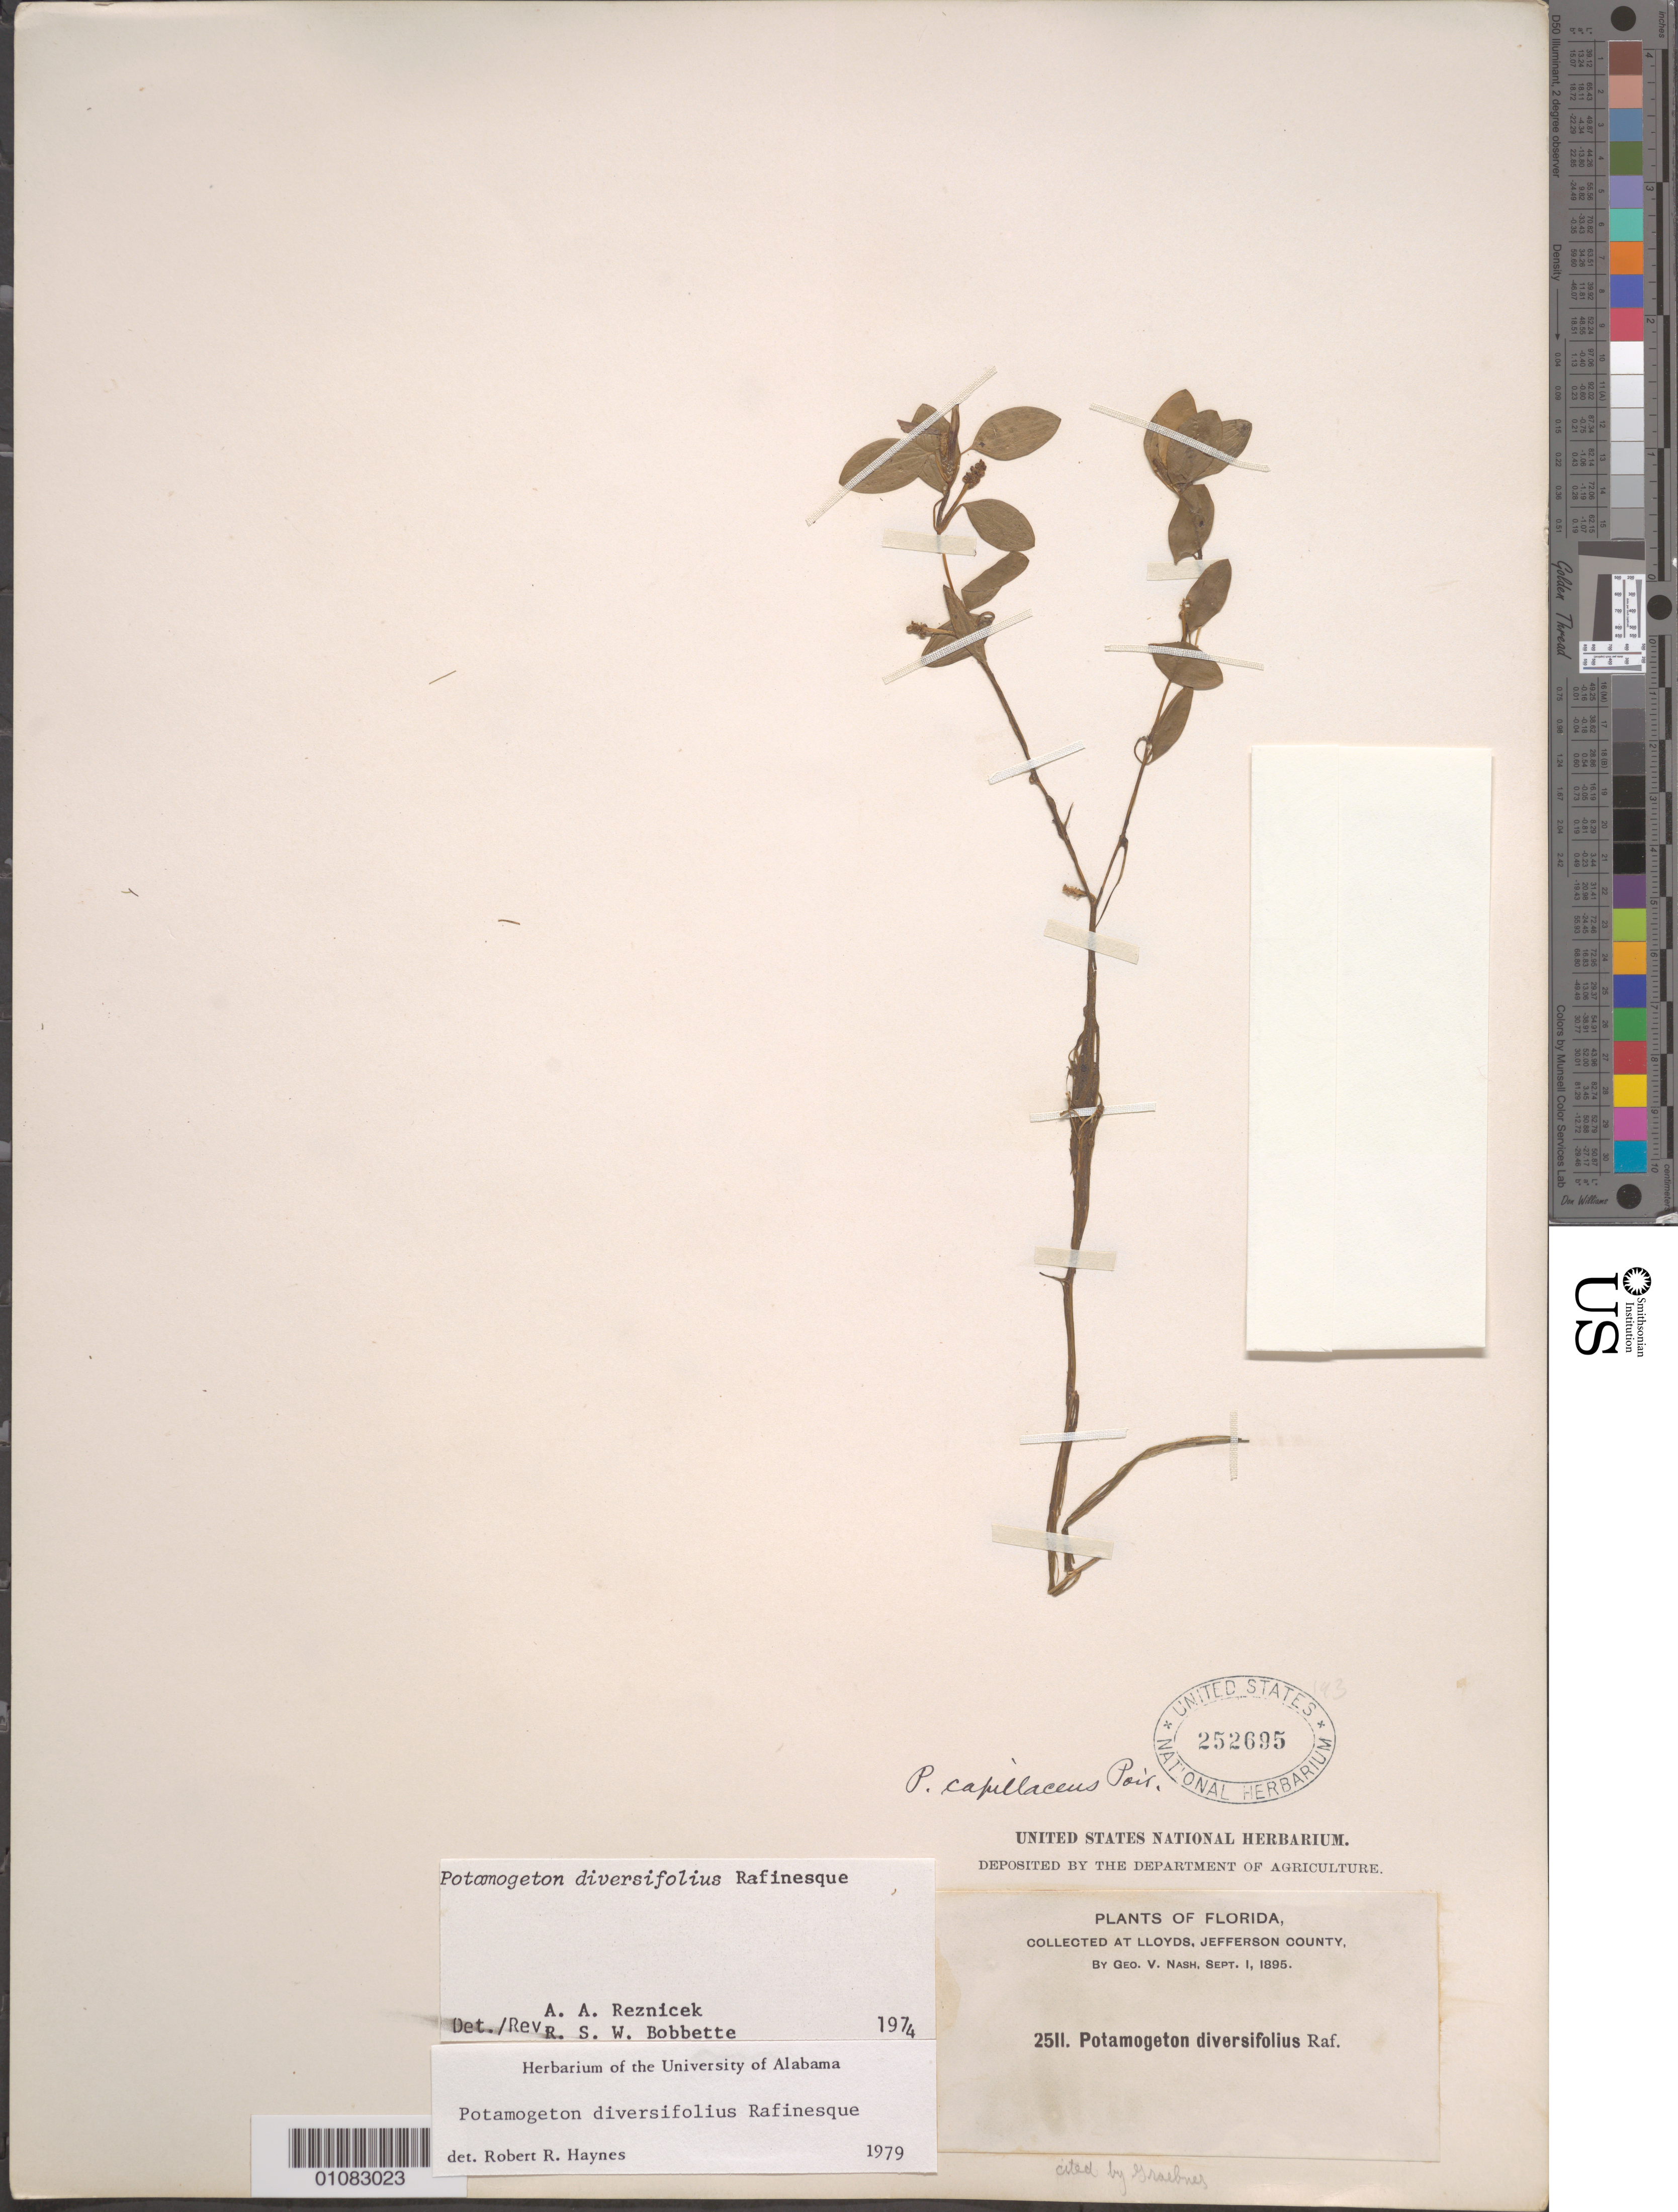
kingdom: Plantae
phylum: Tracheophyta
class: Liliopsida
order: Alismatales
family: Potamogetonaceae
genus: Potamogeton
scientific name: Potamogeton diversifolius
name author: Raf.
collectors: G. V. Nash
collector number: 2511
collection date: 1895-09-01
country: United States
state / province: Florida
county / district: Jefferson County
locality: Lloyds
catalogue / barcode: US 252695